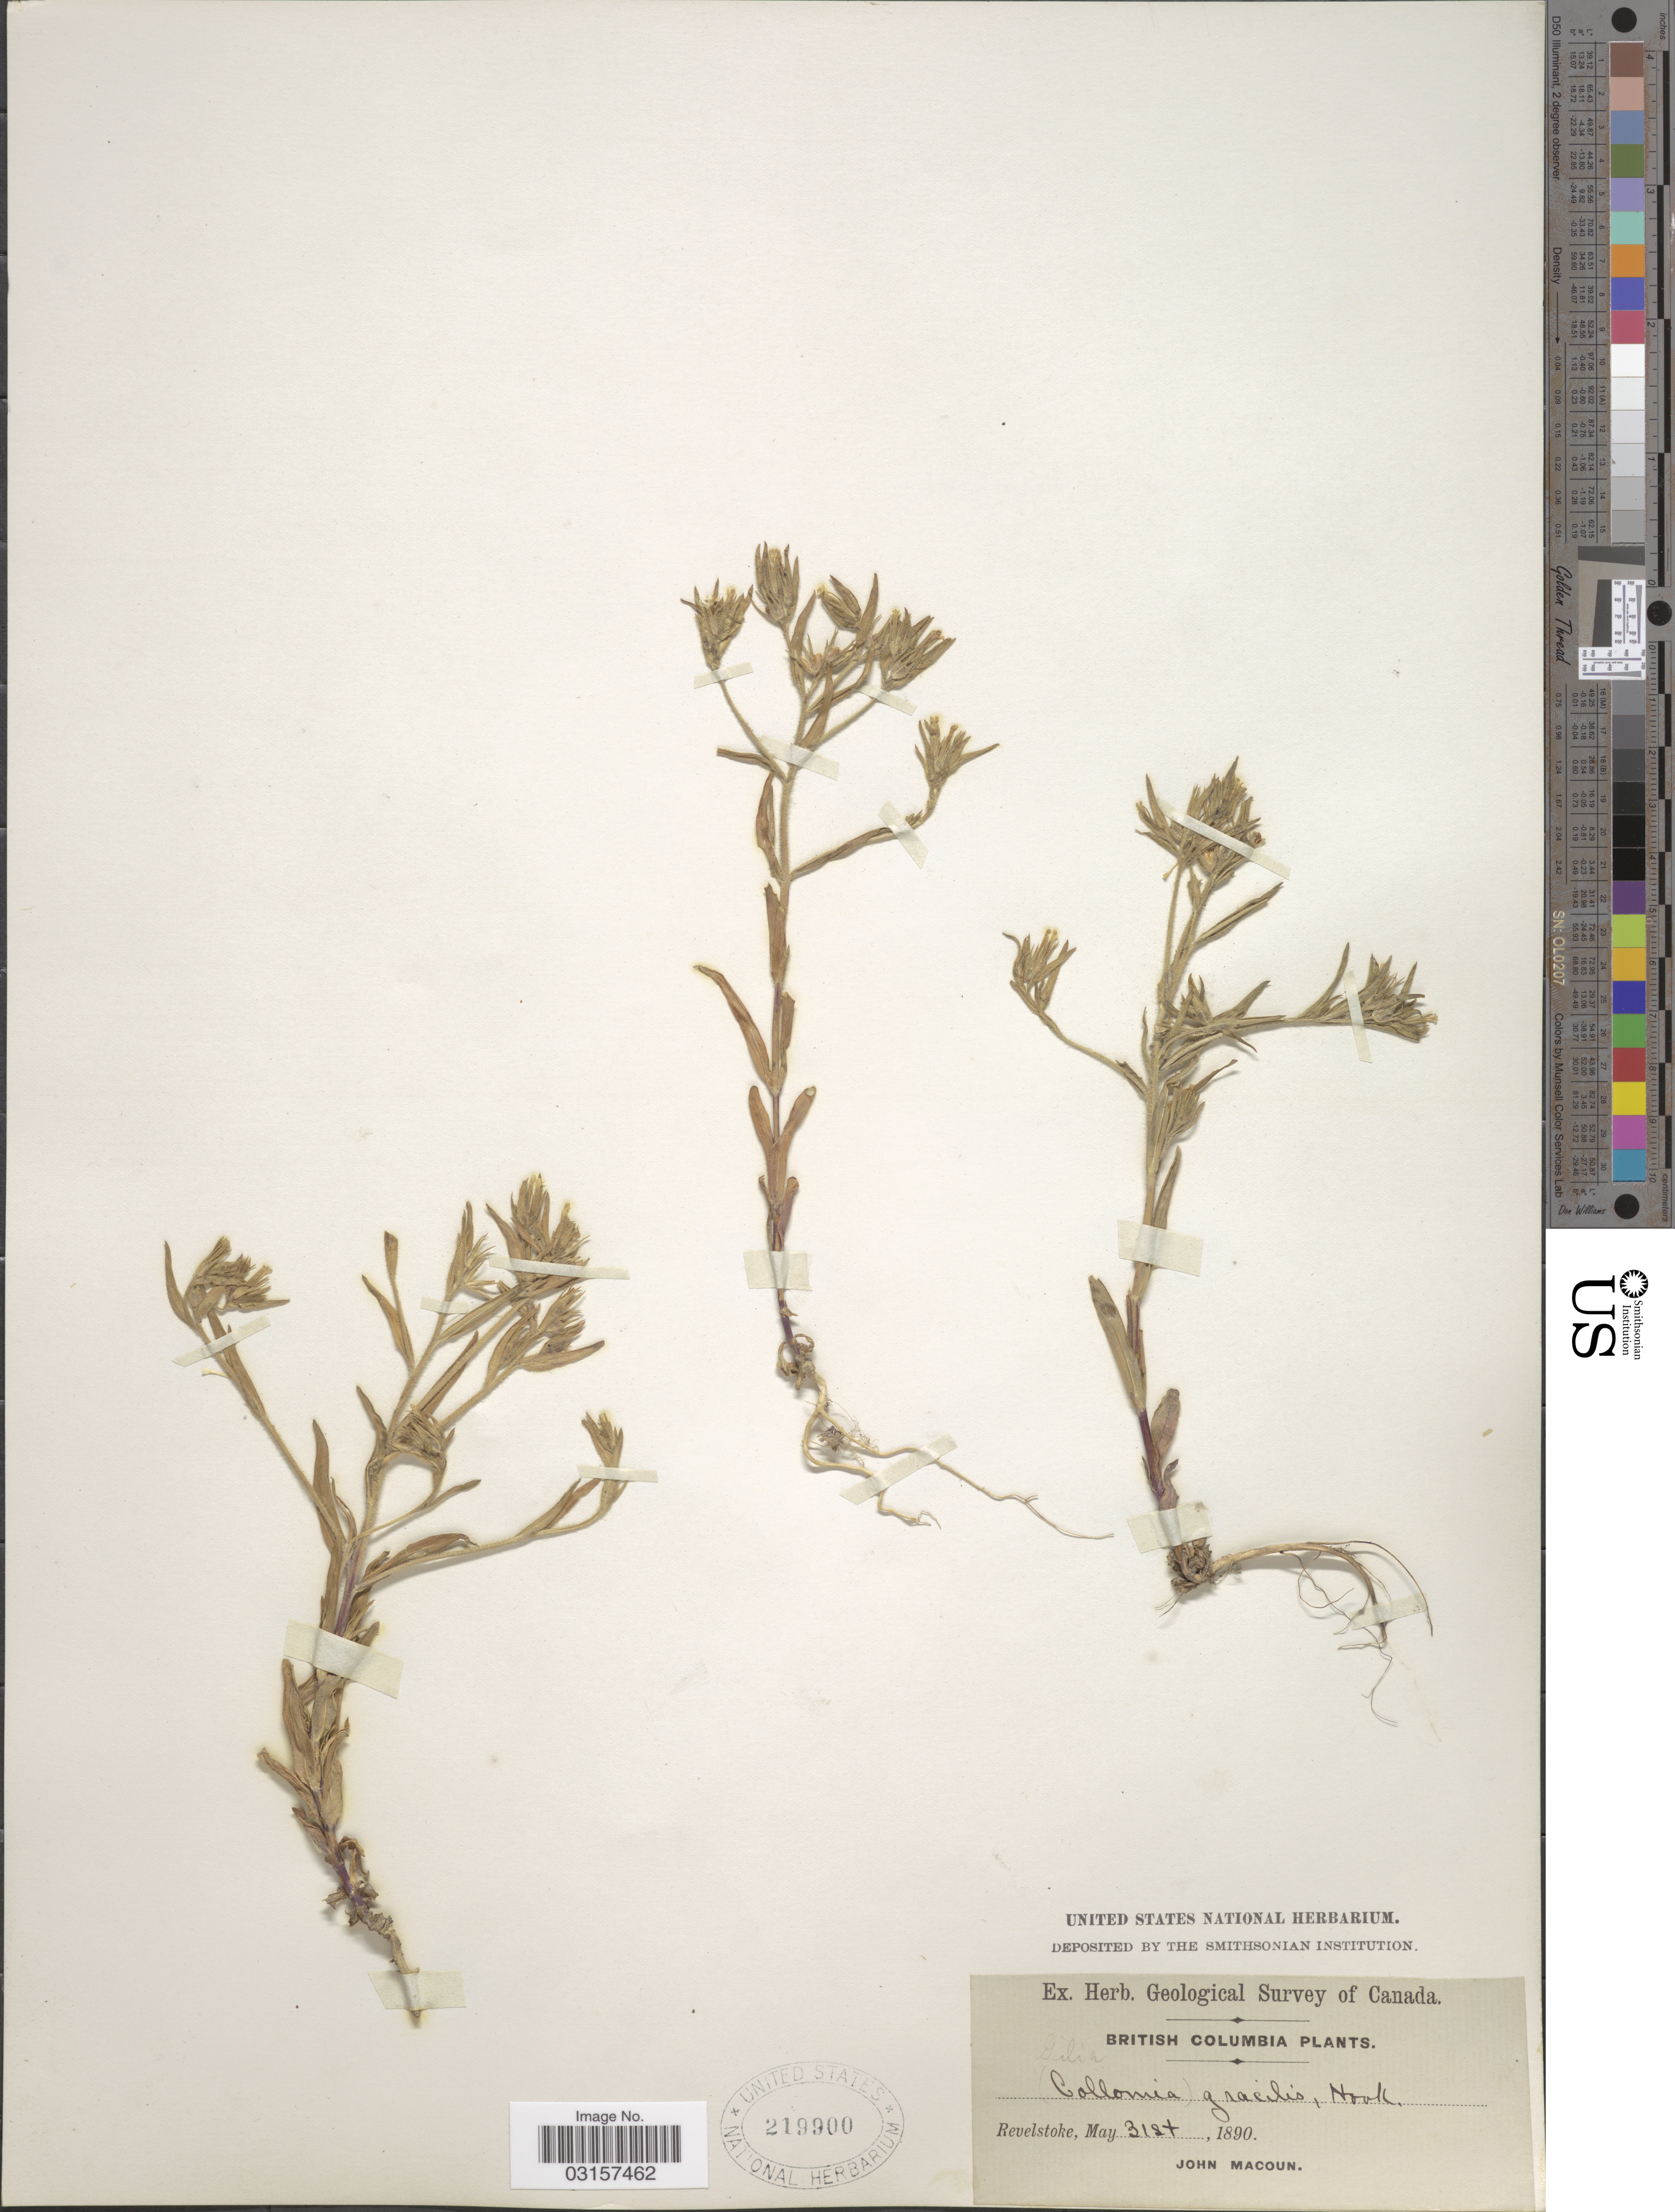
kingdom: Plantae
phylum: Tracheophyta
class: Magnoliopsida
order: Ericales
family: Polemoniaceae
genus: Microsteris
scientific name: Microsteris gracilis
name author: (Hook.) Greene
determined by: (US) Smithsonian Institution - National Museum of Natural History - Department of Botany (UNITED STATES)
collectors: J. Macoun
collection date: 1890-05-31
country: Canada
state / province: British Columbia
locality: Revelstoke.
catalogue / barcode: US 219900